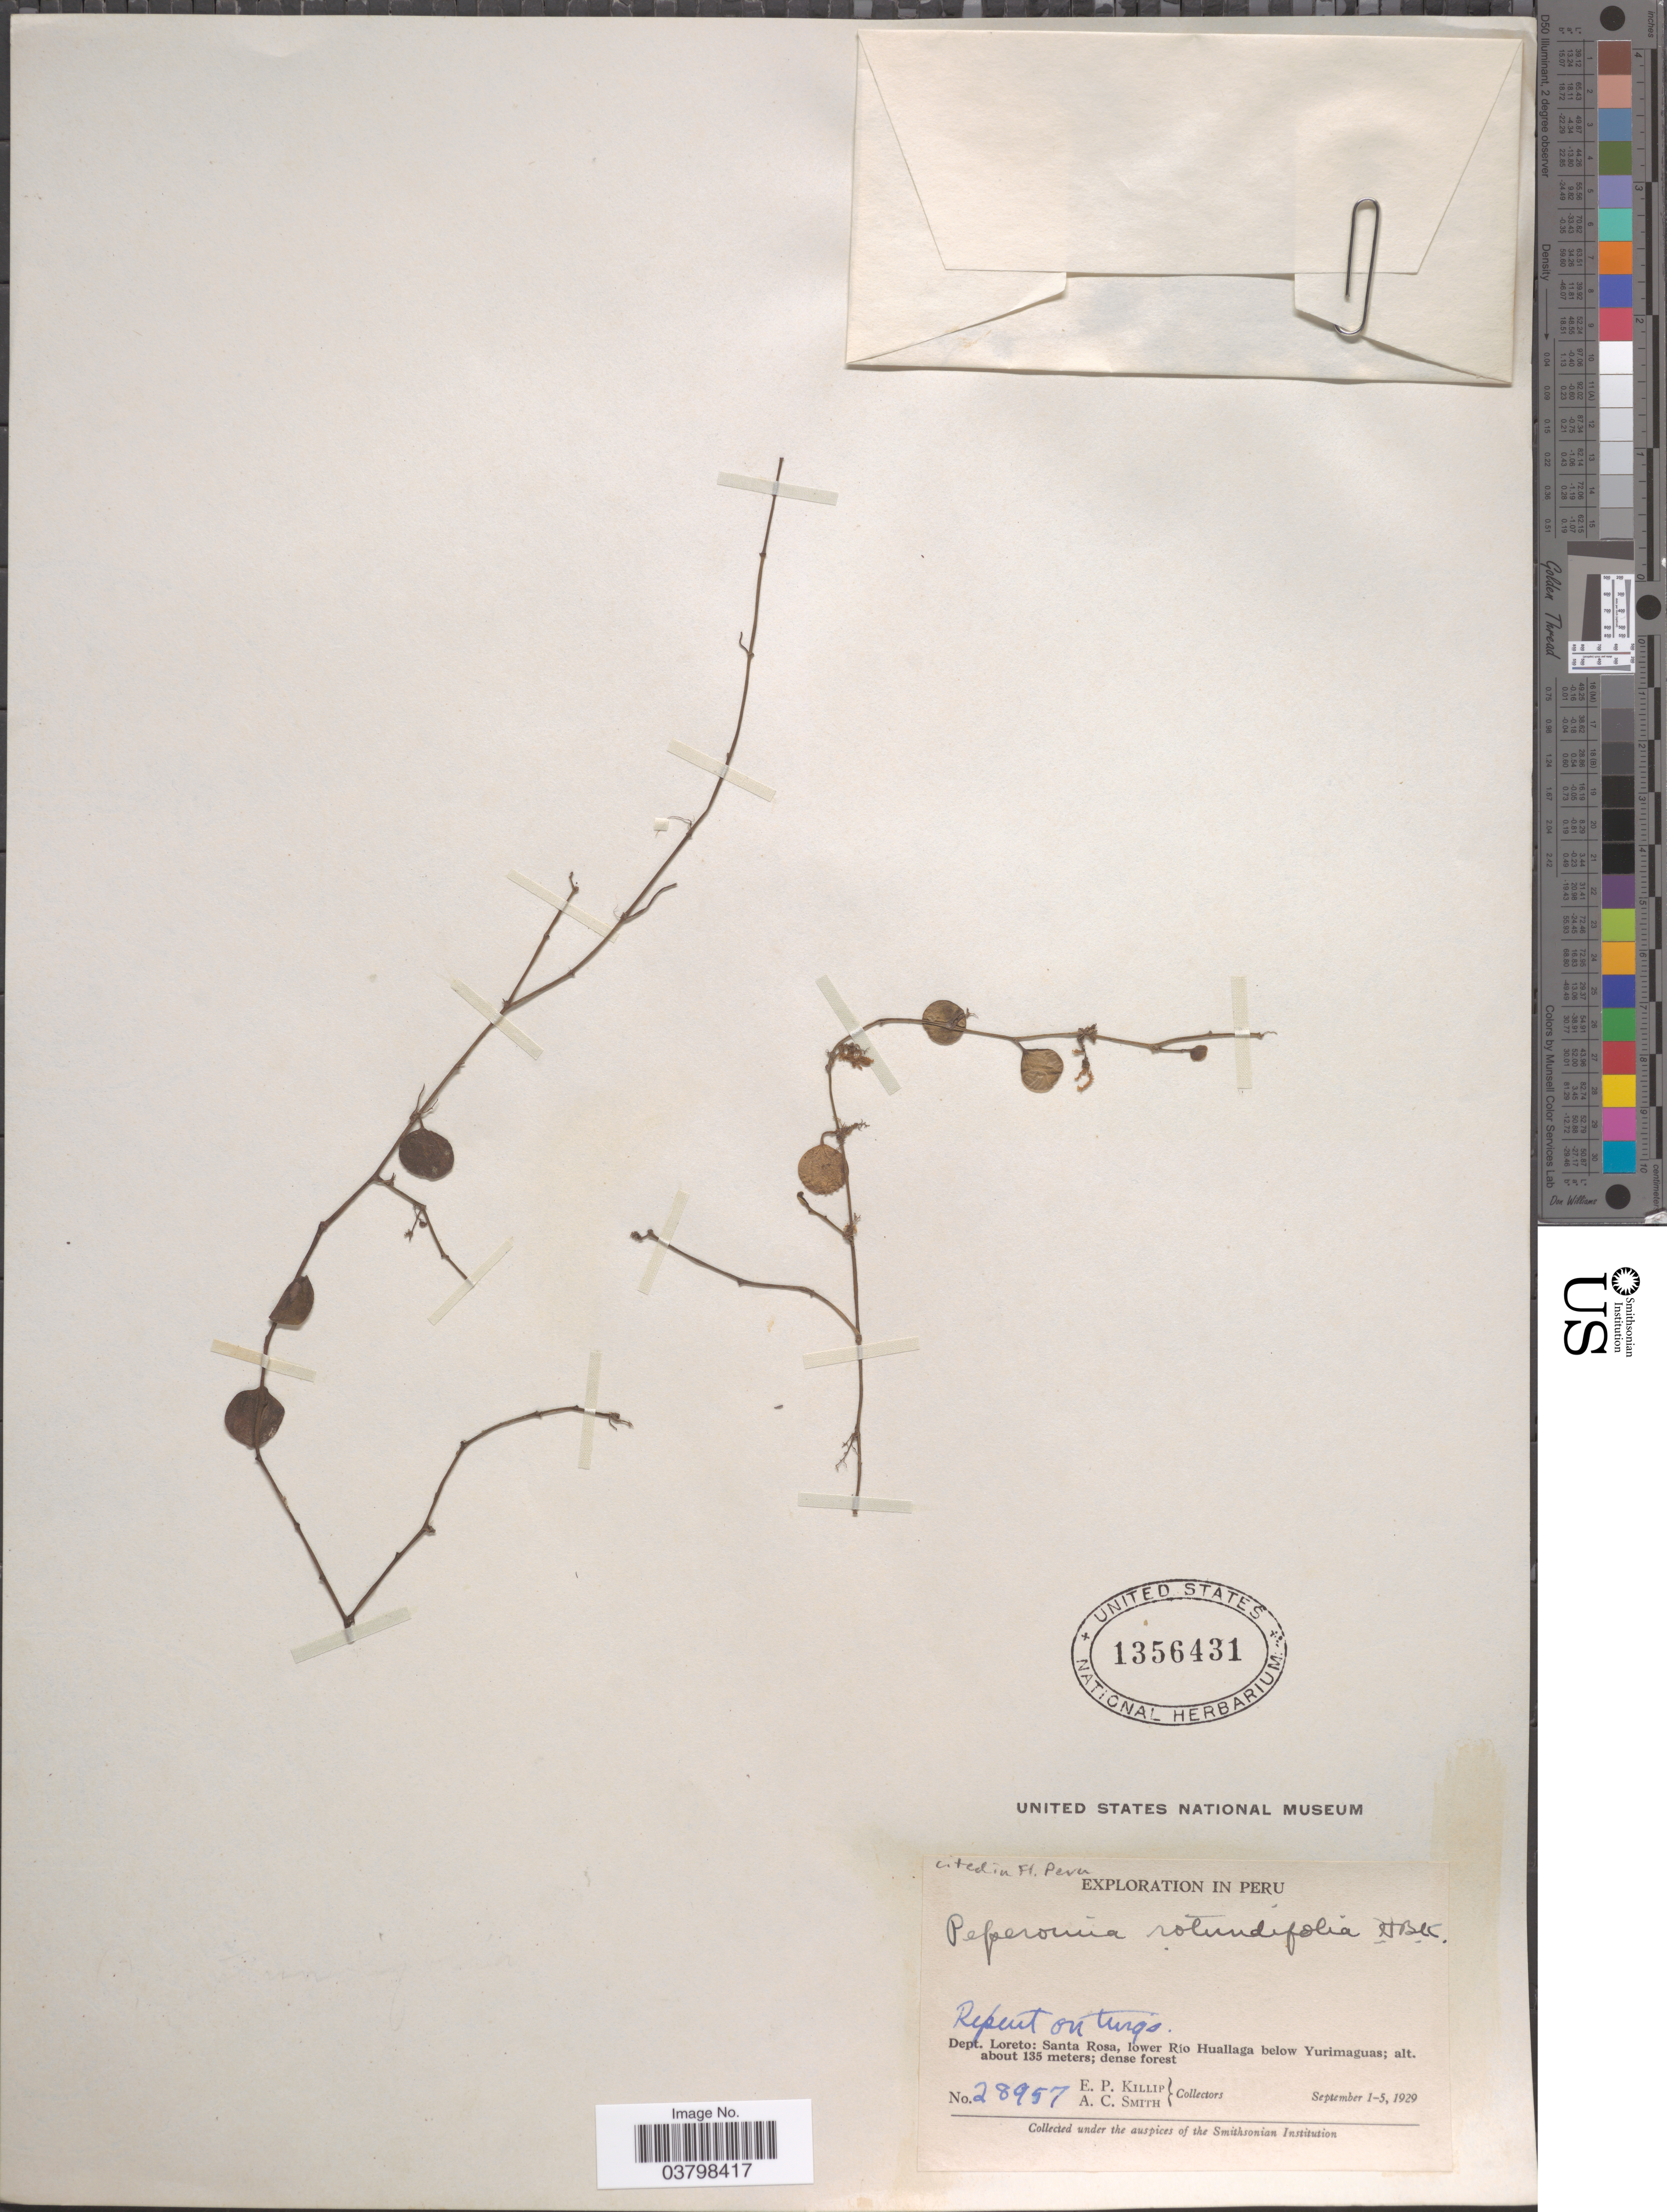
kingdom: Plantae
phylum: Tracheophyta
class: Magnoliopsida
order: Piperales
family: Piperaceae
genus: Peperomia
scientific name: Peperomia rotundifolia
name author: (L.) Kunth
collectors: E. P. Killip & A. C. Smith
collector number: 28957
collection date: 1929-09-01/1929-09-05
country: Peru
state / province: Loreto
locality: Dept. Loreto: Santa Rosa, lower Río Huallaga below Yurimaguas.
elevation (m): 135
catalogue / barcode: US 1356431